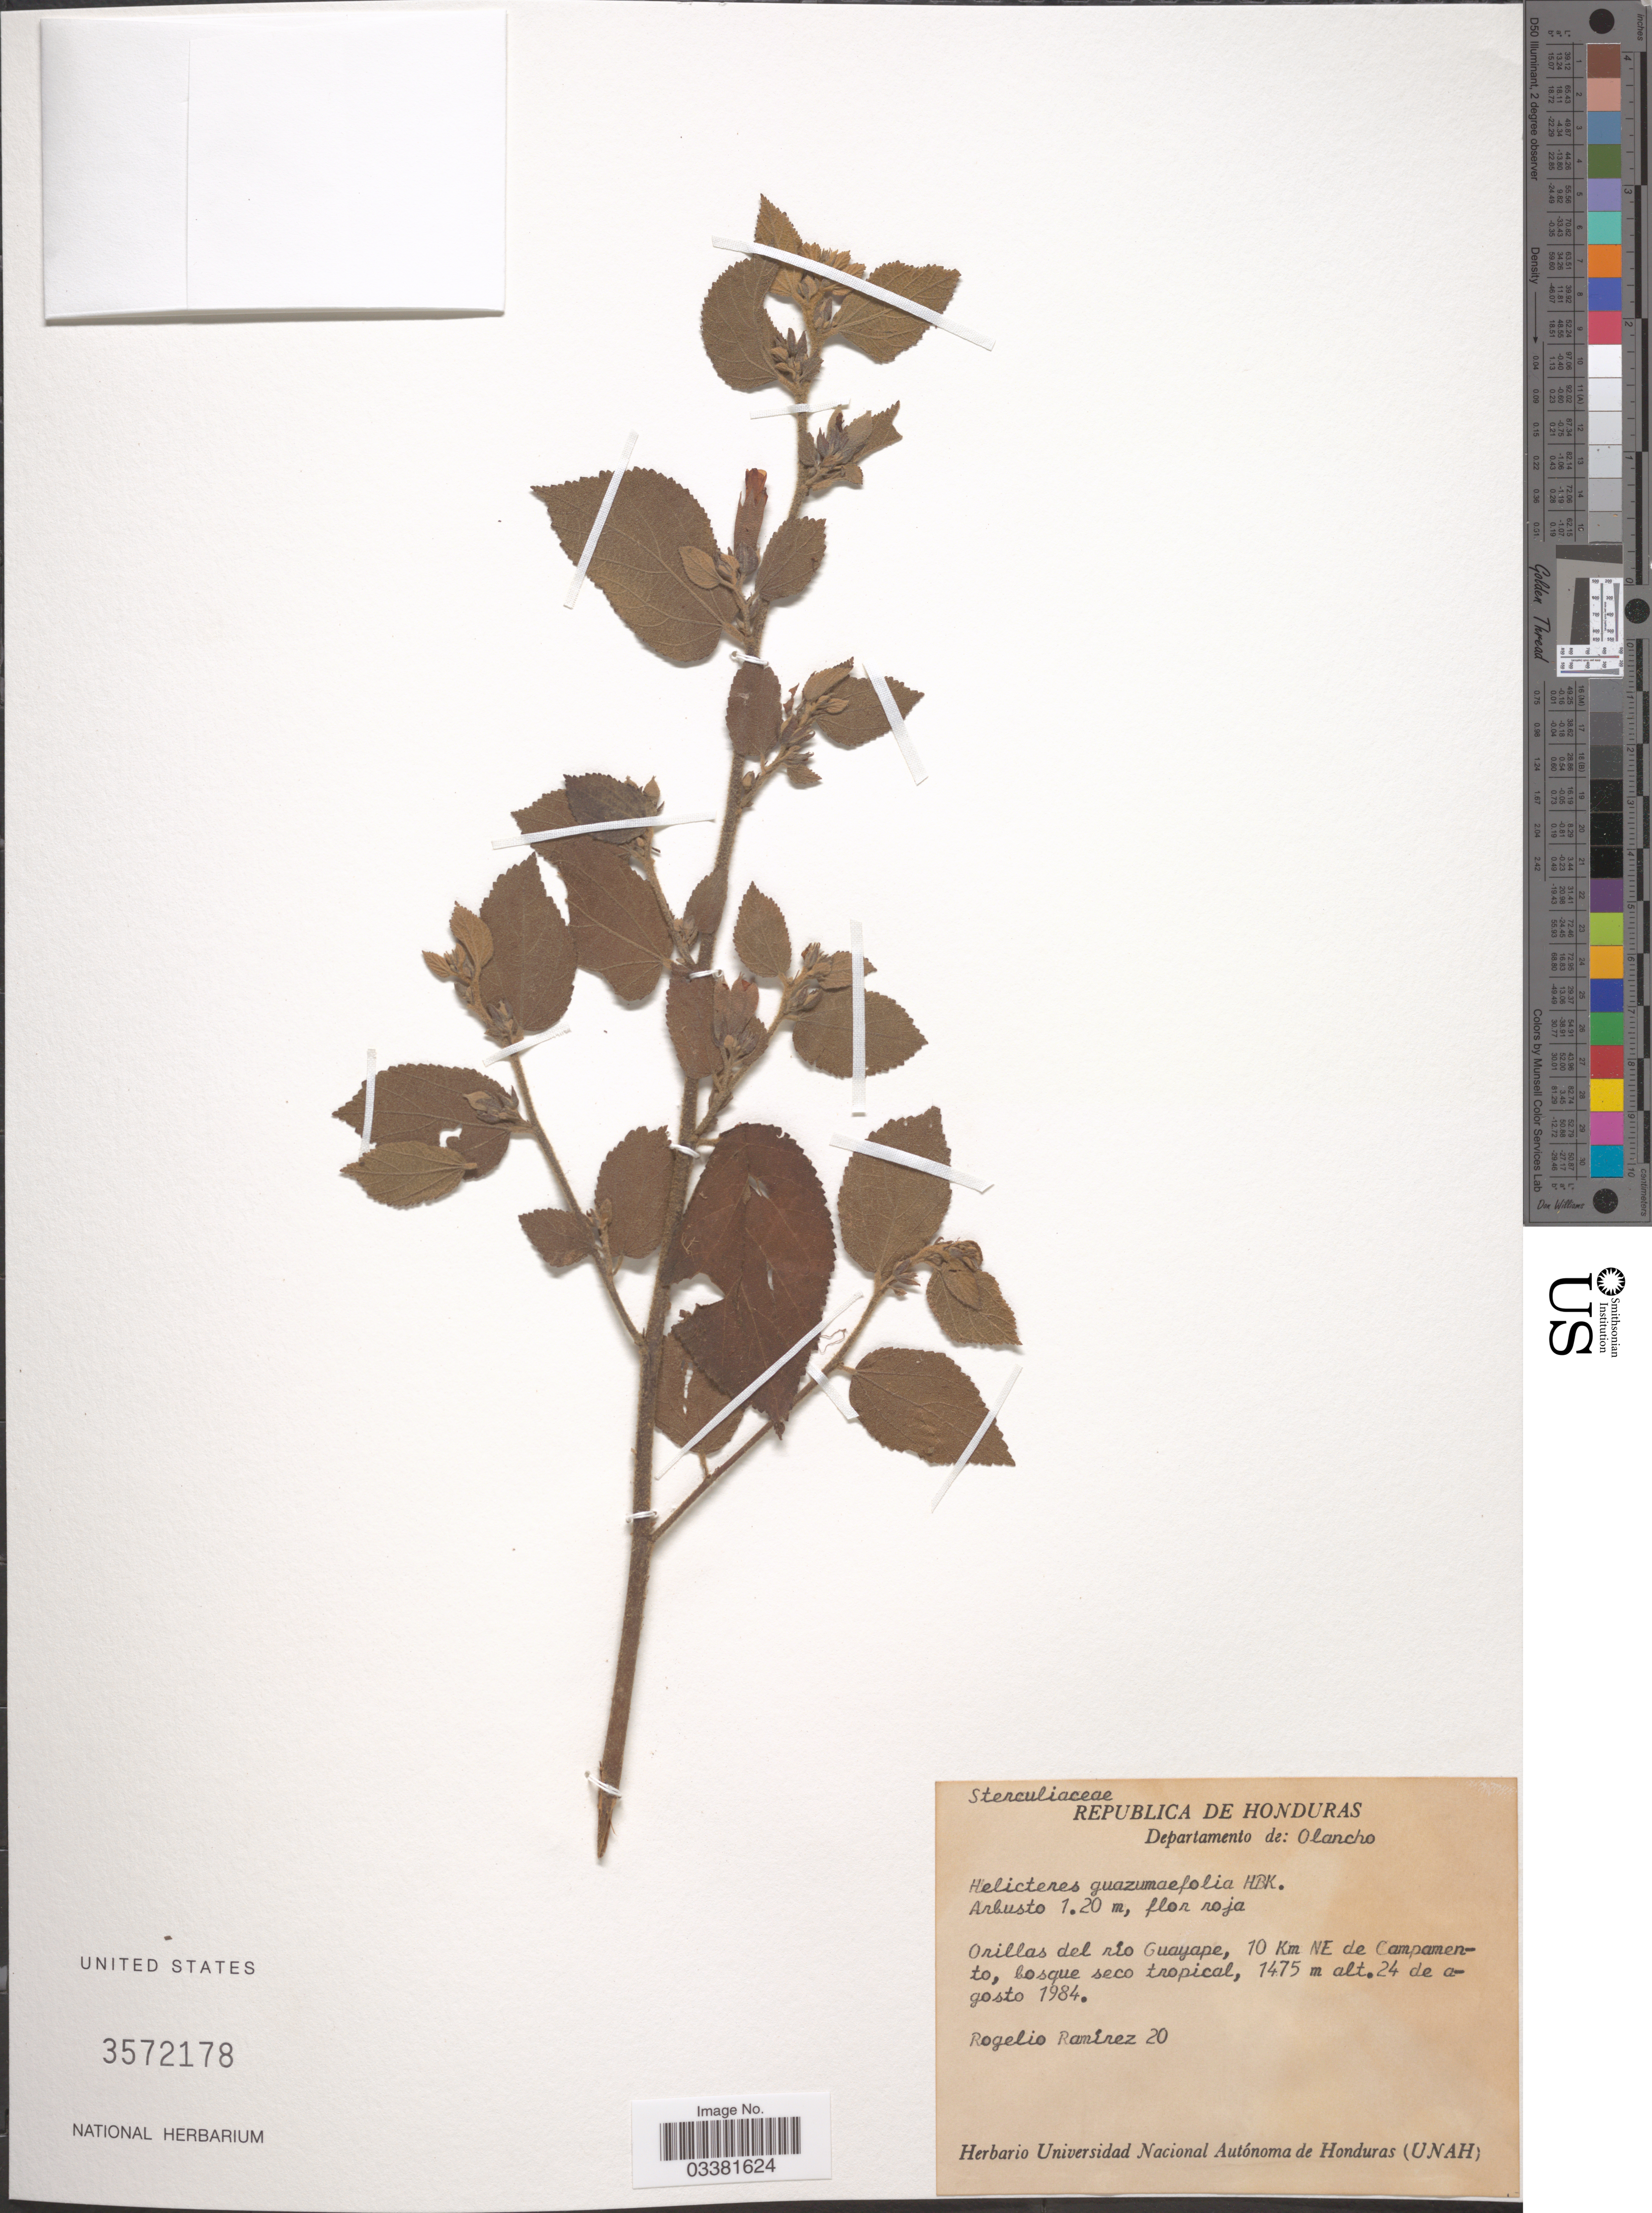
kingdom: Plantae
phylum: Tracheophyta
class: Magnoliopsida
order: Malvales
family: Malvaceae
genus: Helicteres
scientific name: Helicteres guazumifolia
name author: Kunth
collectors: R. Raminez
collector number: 20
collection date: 1984-08-24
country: Honduras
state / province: Olancho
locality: Republica de Honduras. Departamento de: Olancho. Orillas del río Guayape, 10 Km NE de Campamento, bosque seco tropical.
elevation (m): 1475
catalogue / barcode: US 3572178